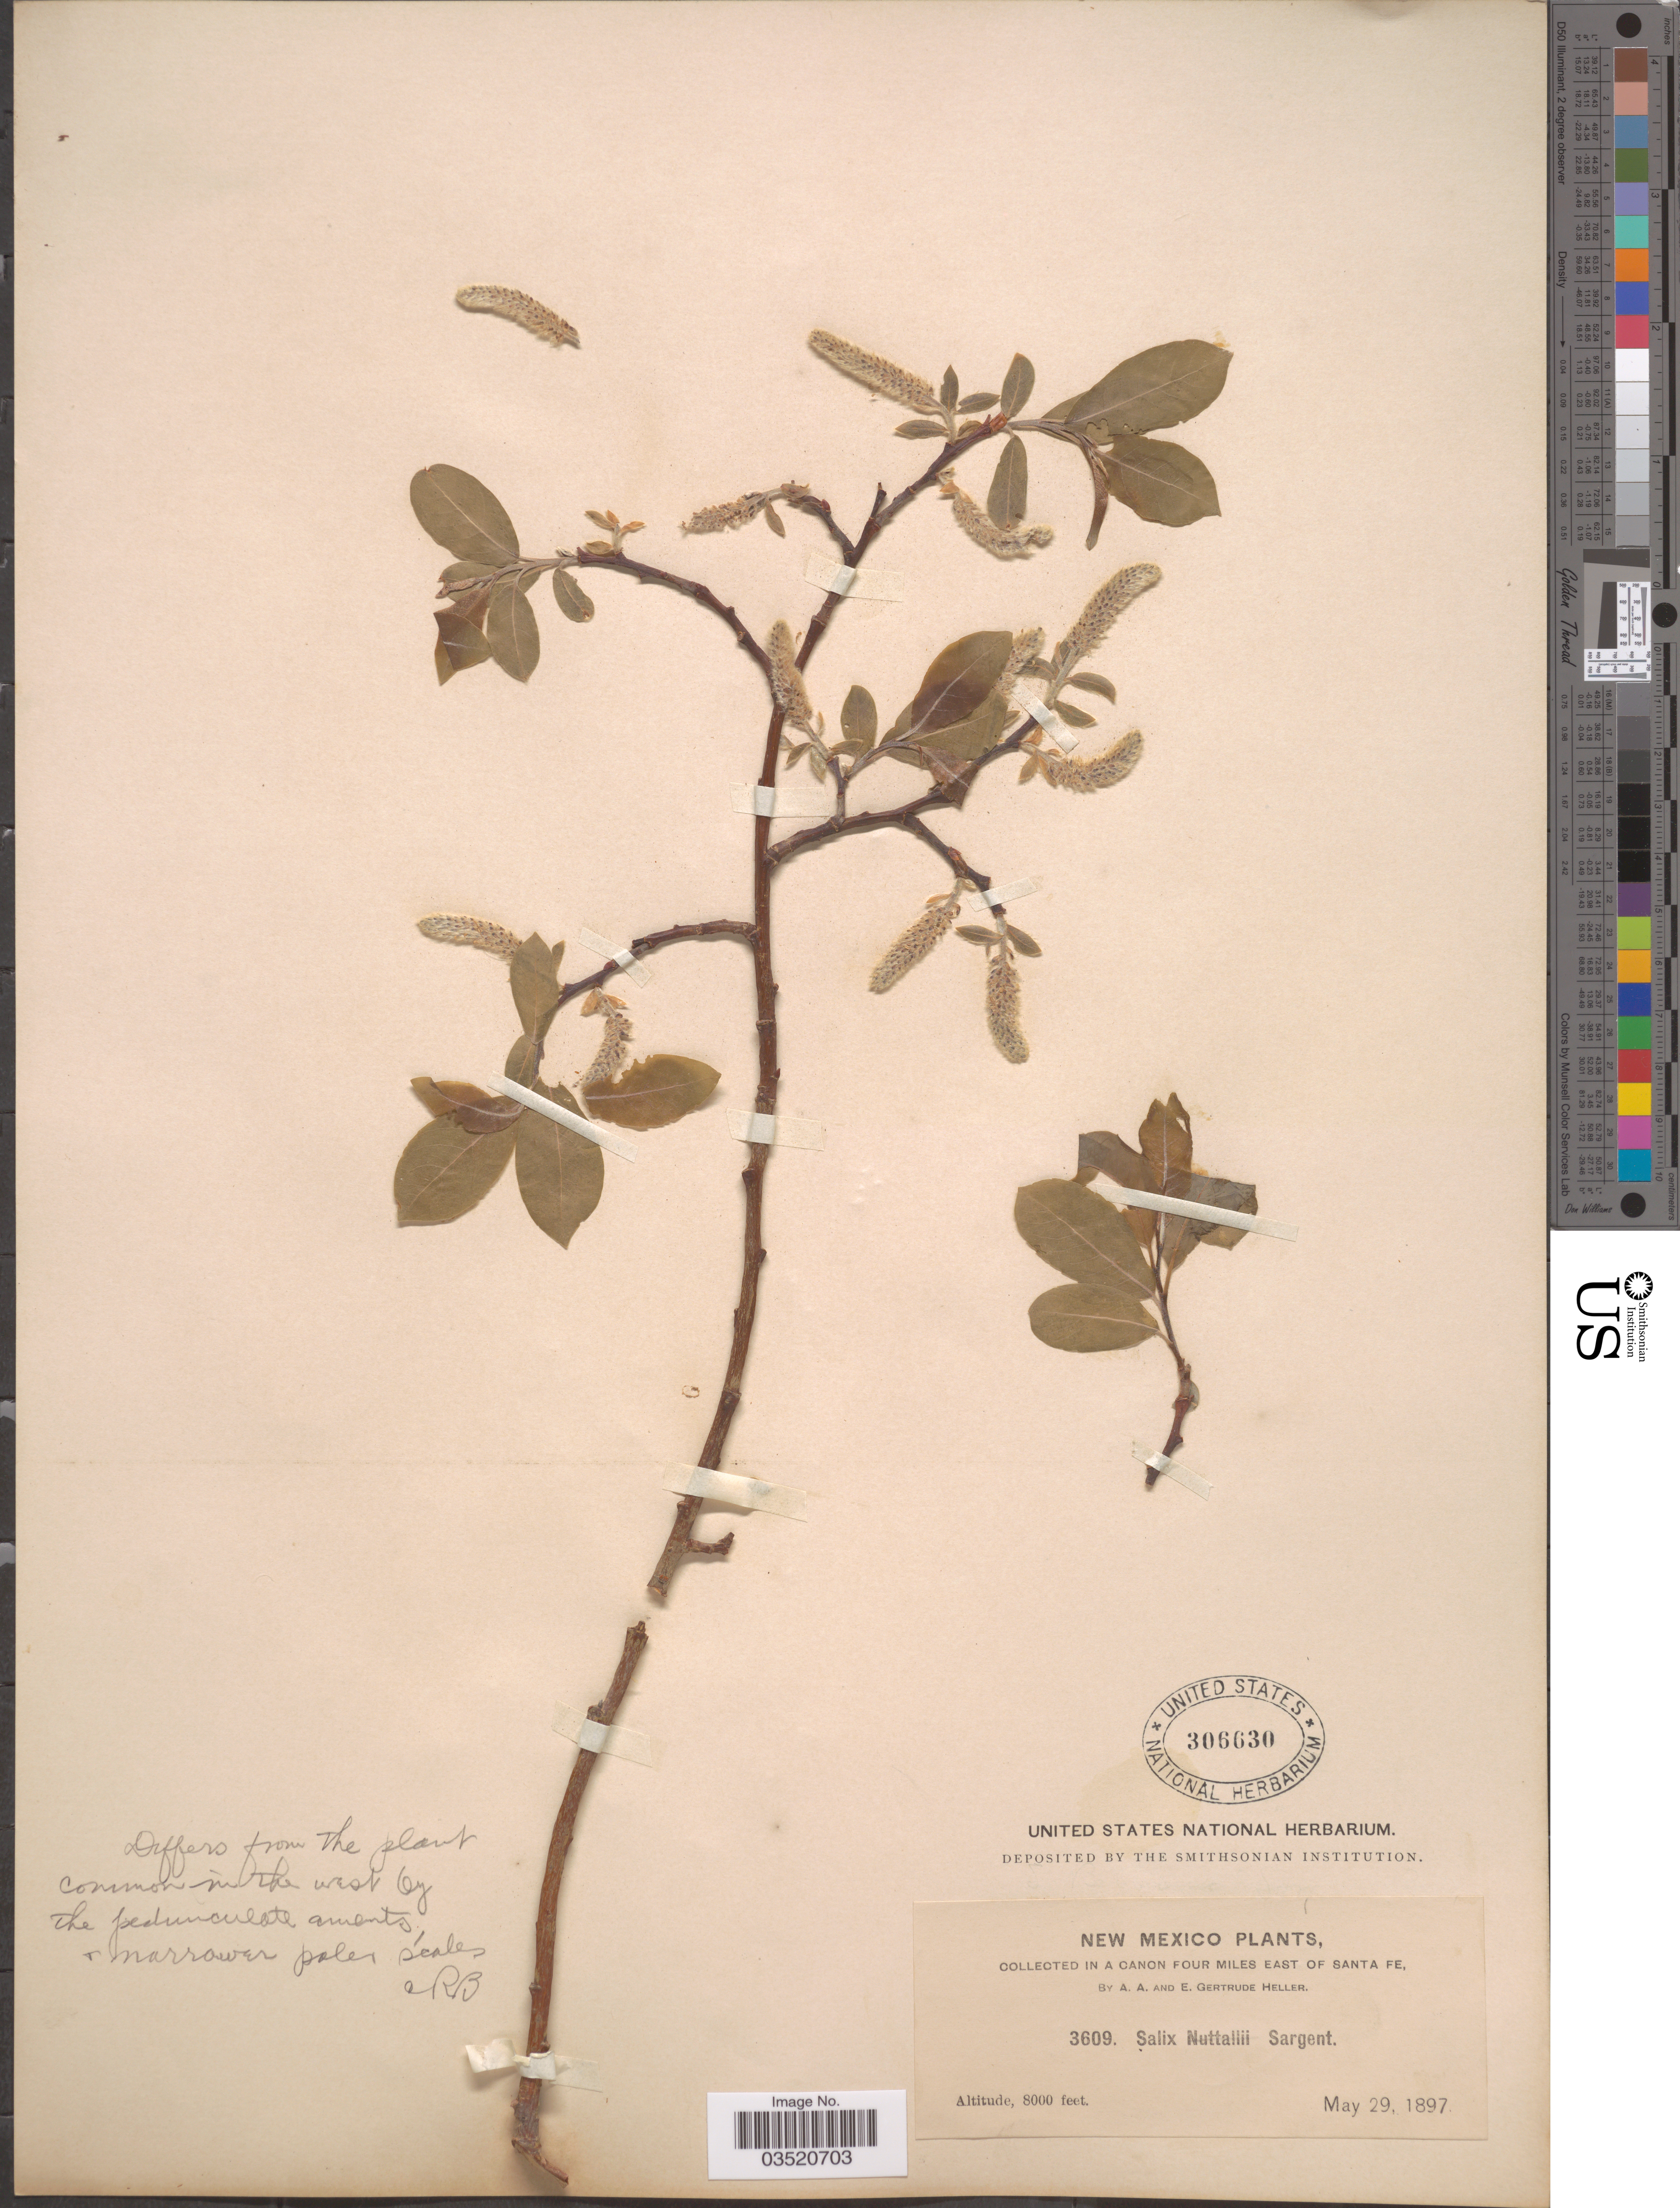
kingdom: Plantae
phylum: Tracheophyta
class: Magnoliopsida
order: Malpighiales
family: Salicaceae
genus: Salix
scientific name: Salix scouleriana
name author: Barratt ex Hook.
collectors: A. A. Heller & E. G. Heller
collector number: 3609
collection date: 1897-05-29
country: United States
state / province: New Mexico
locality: In a Canon four miles east of Santa Fe.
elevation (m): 2438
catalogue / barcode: US 306630